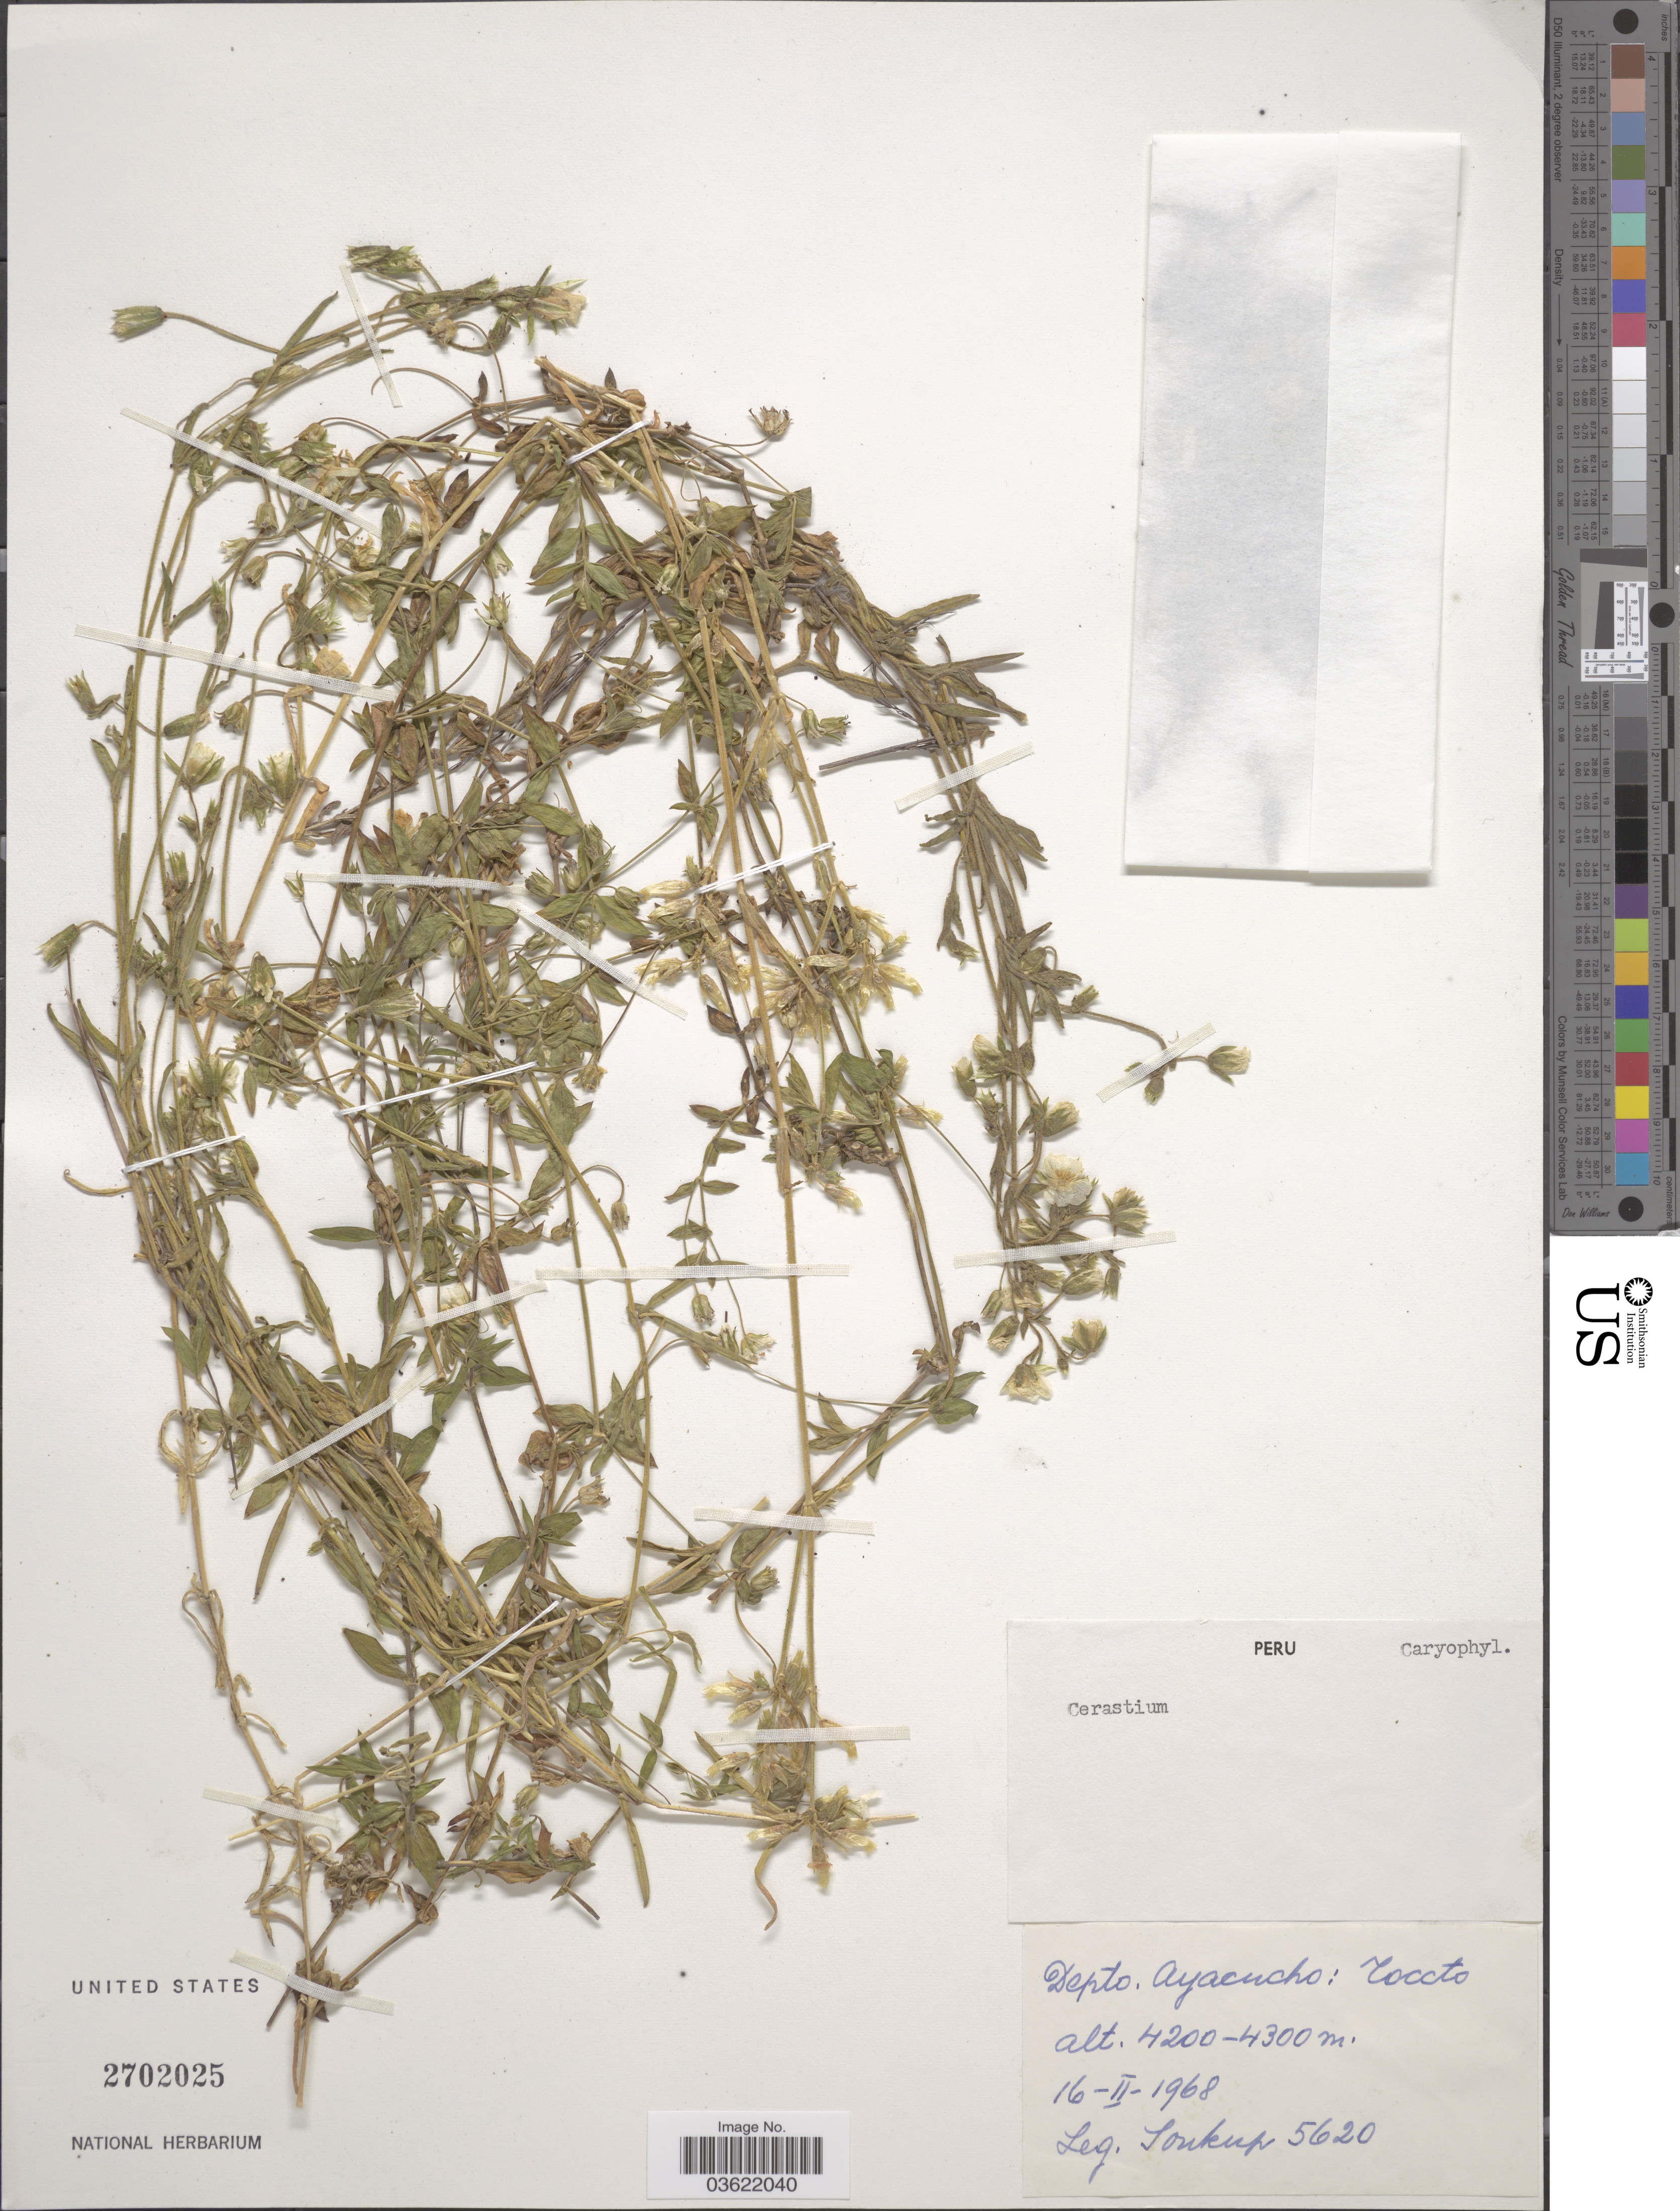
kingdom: Plantae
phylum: Tracheophyta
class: Magnoliopsida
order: Caryophyllales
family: Caryophyllaceae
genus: Arenaria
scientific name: Arenaria sp.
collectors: -- Soukup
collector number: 5620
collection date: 1968-02-16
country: Peru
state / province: Ayacucho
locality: Depto. Ayacucho.: Toccto.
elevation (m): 4200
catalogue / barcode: US 2702025